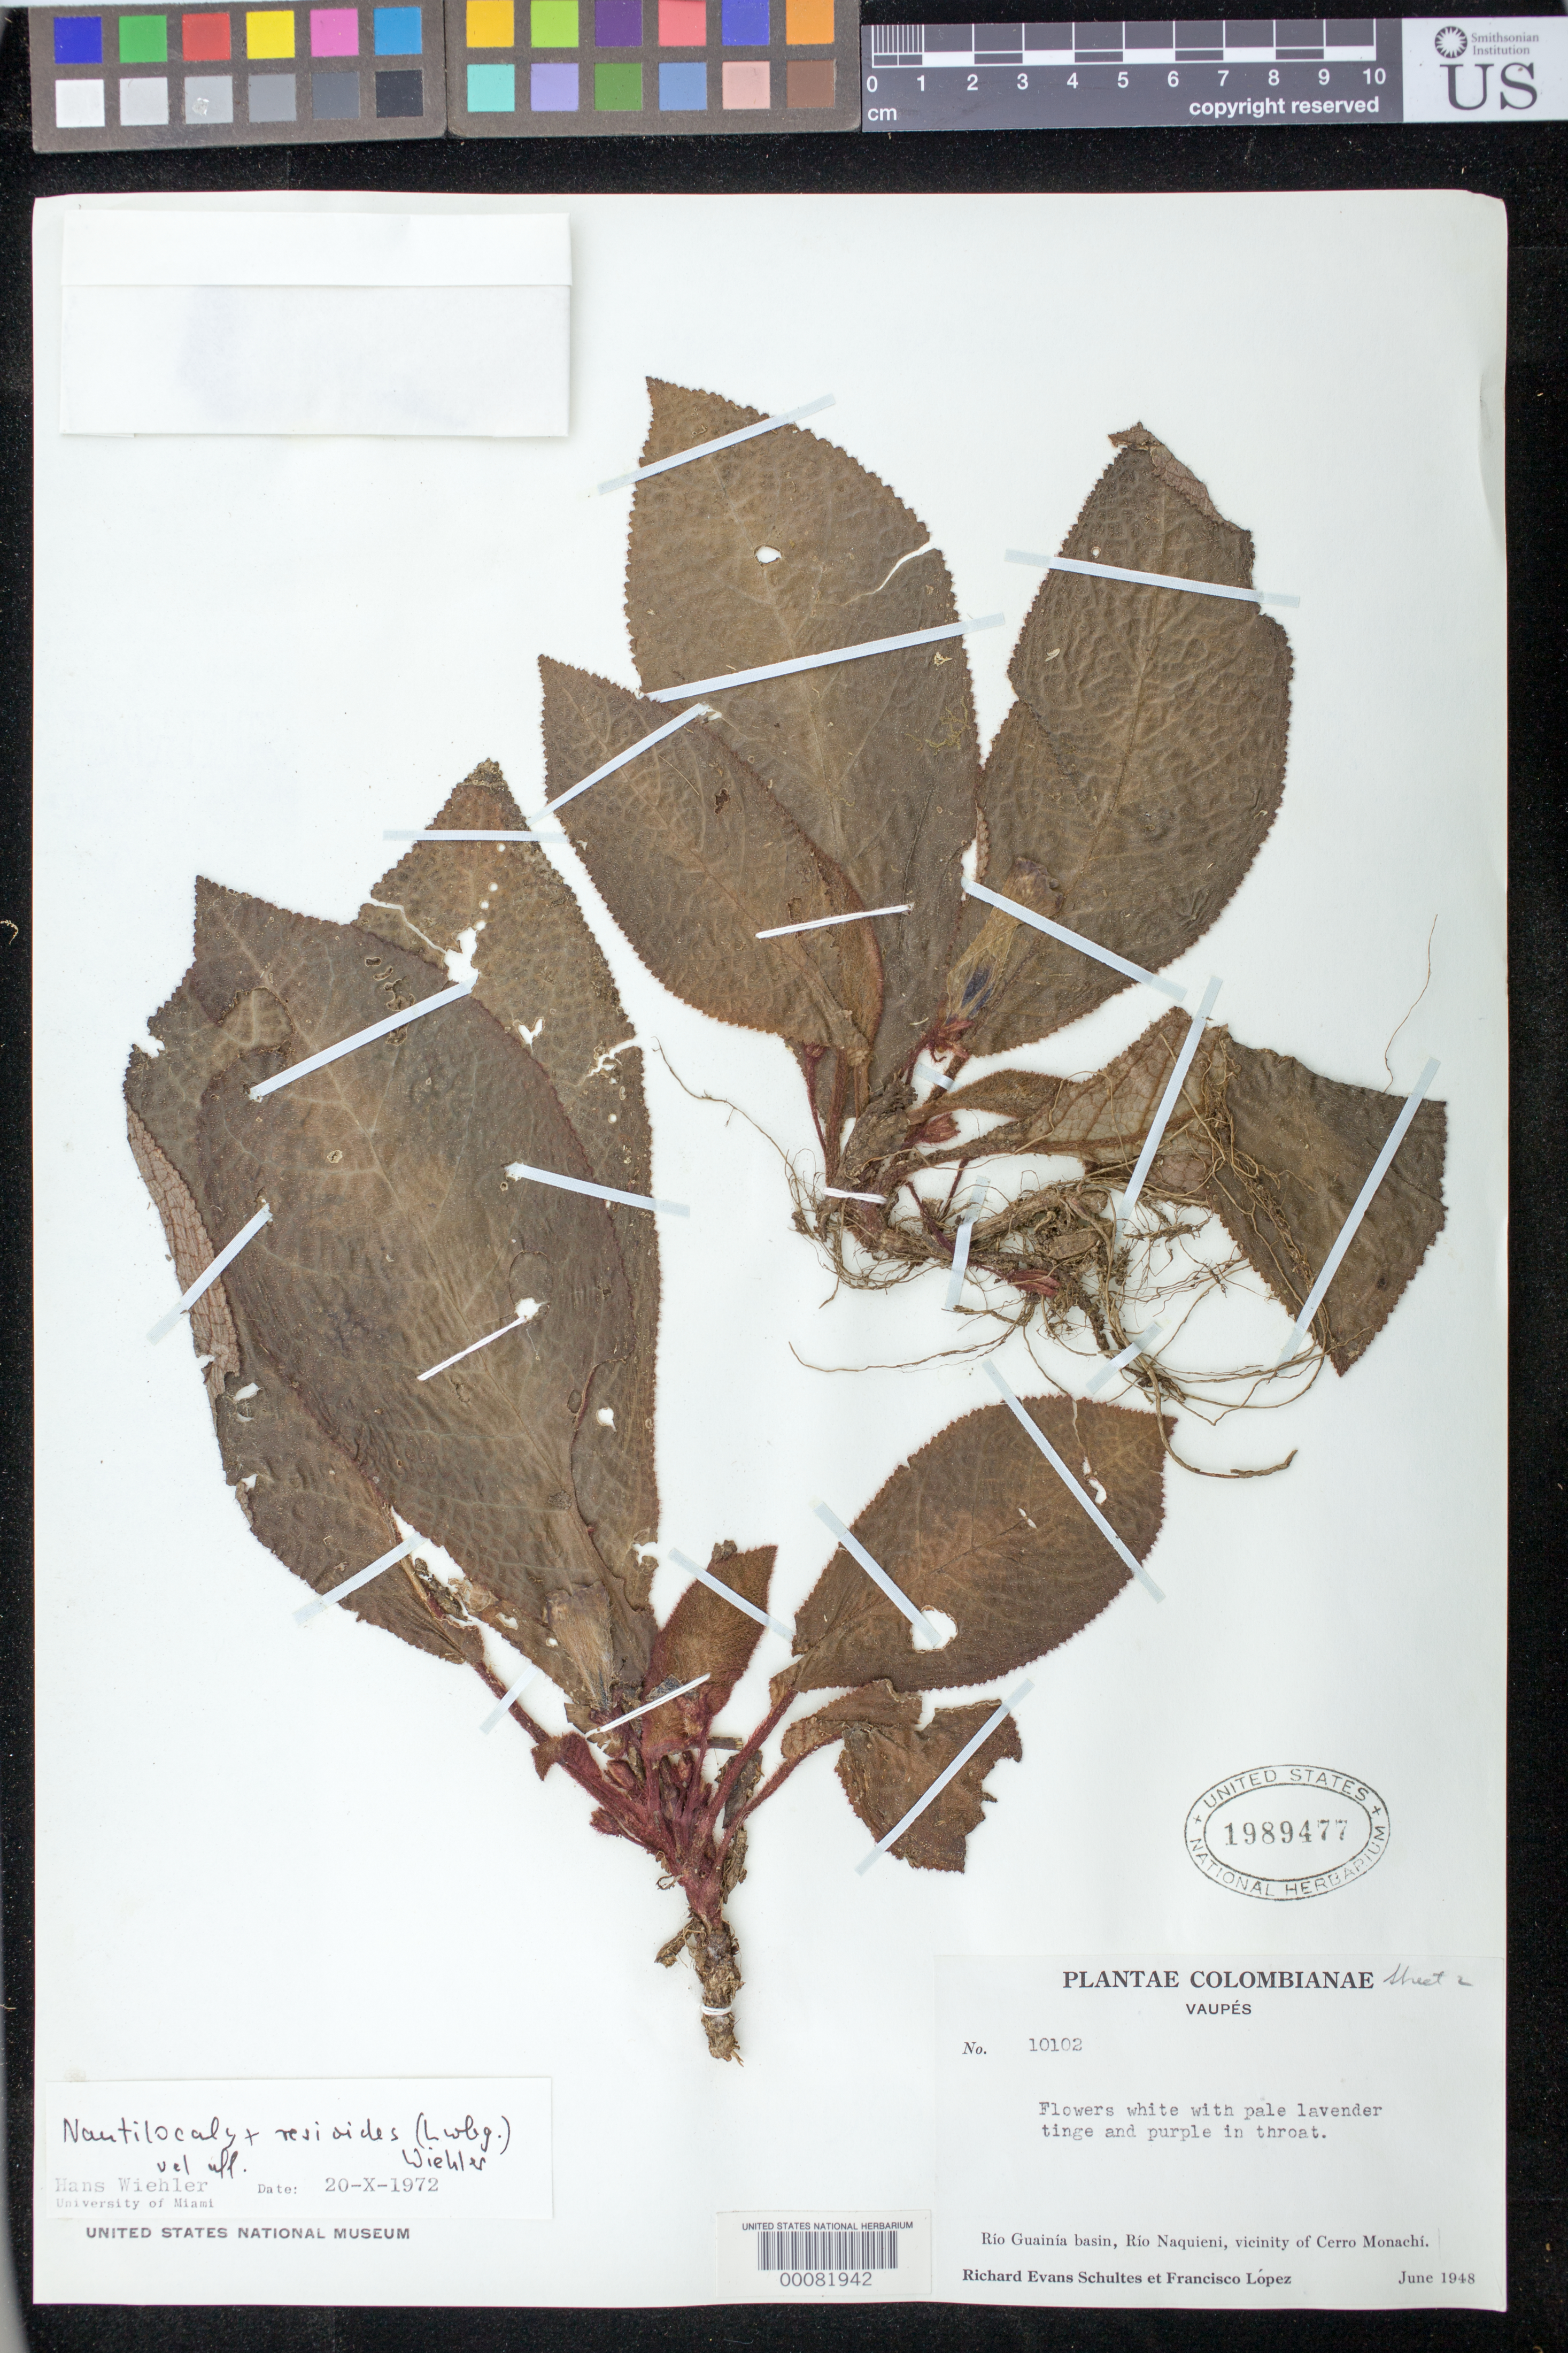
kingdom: Plantae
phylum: Tracheophyta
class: Magnoliopsida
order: Lamiales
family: Gesneriaceae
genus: Nautilocalyx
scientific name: Nautilocalyx resioides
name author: (Leeuwenb.) Wiehler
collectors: R. E. Schultes & F. López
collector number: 10102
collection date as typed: Jun 1948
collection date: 1948-06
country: Colombia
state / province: Vaupés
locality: Rio Guainia basin, Rio Naquieni, vicinity of Cerro Monachi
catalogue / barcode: US 1989477